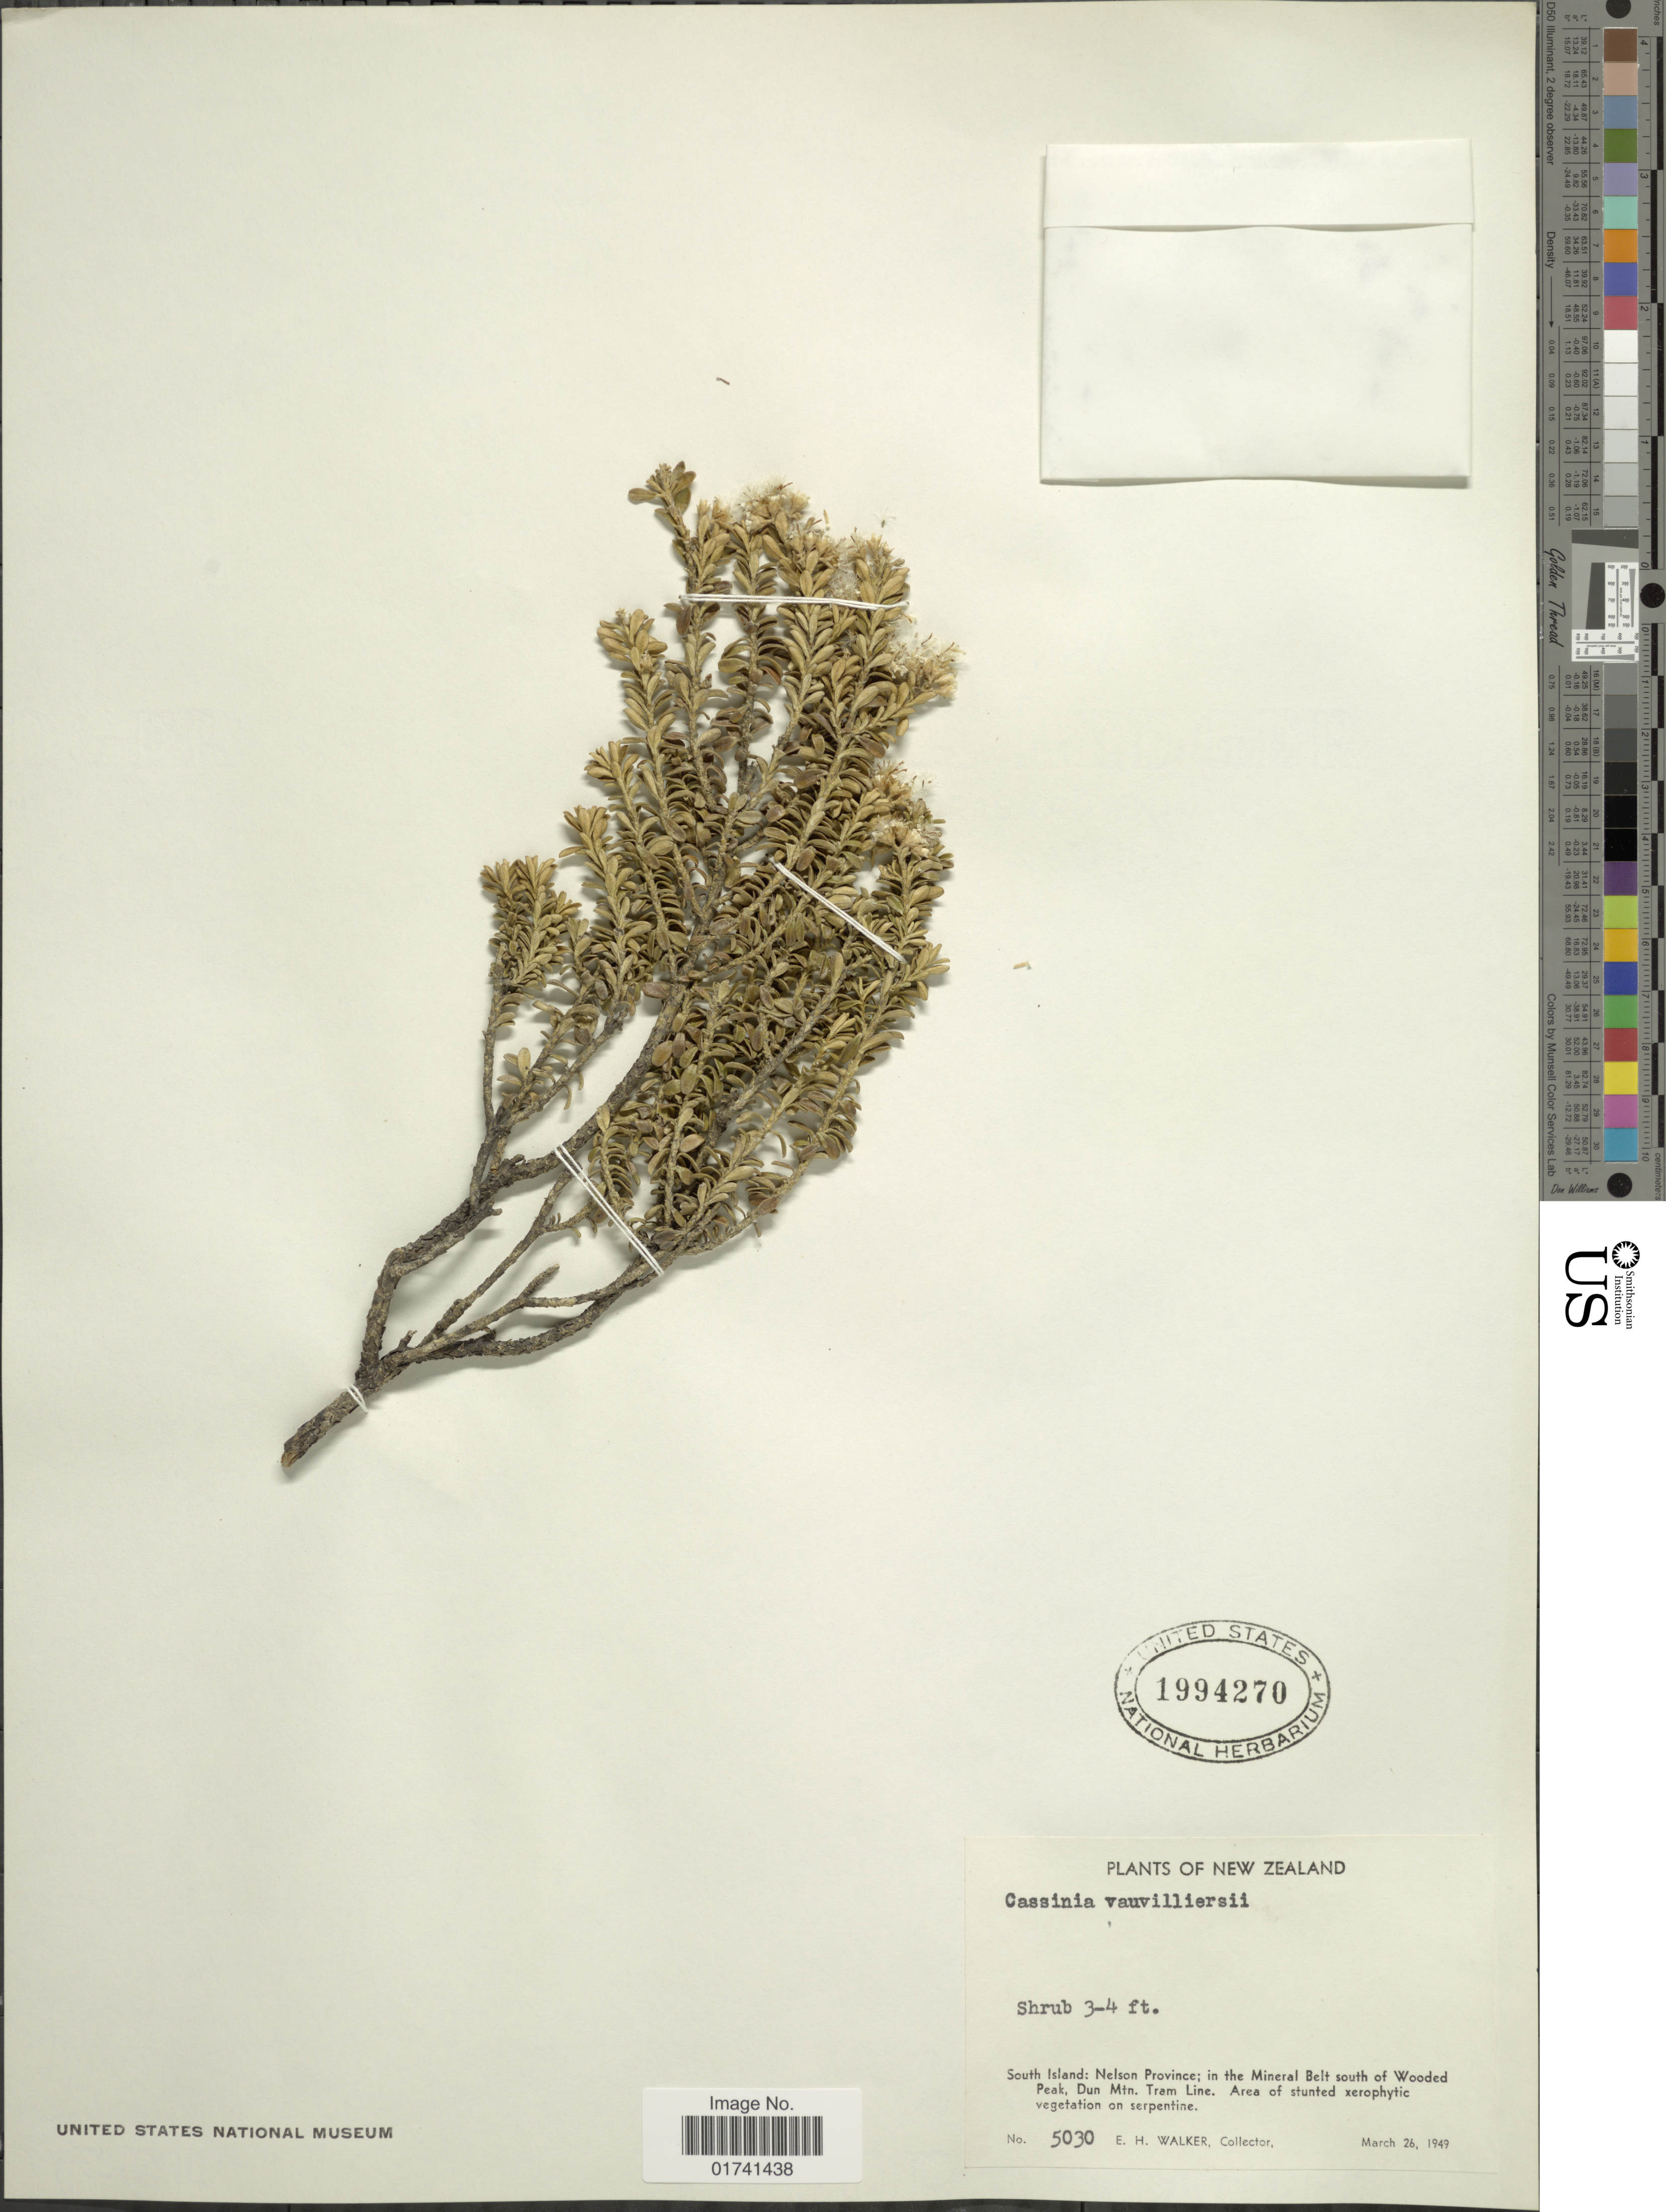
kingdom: Plantae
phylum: Tracheophyta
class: Magnoliopsida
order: Asterales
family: Asteraceae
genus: Cassinia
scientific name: Cassinia vauvilliersii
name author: Hook. f.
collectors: E. H. Walker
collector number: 5030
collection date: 1949-03-26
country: New Zealand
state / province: Nelson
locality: South Island; in the Mineral Belt south of Wooded Peak, Dun Mtn. Tram Lime.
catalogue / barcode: US 1994270